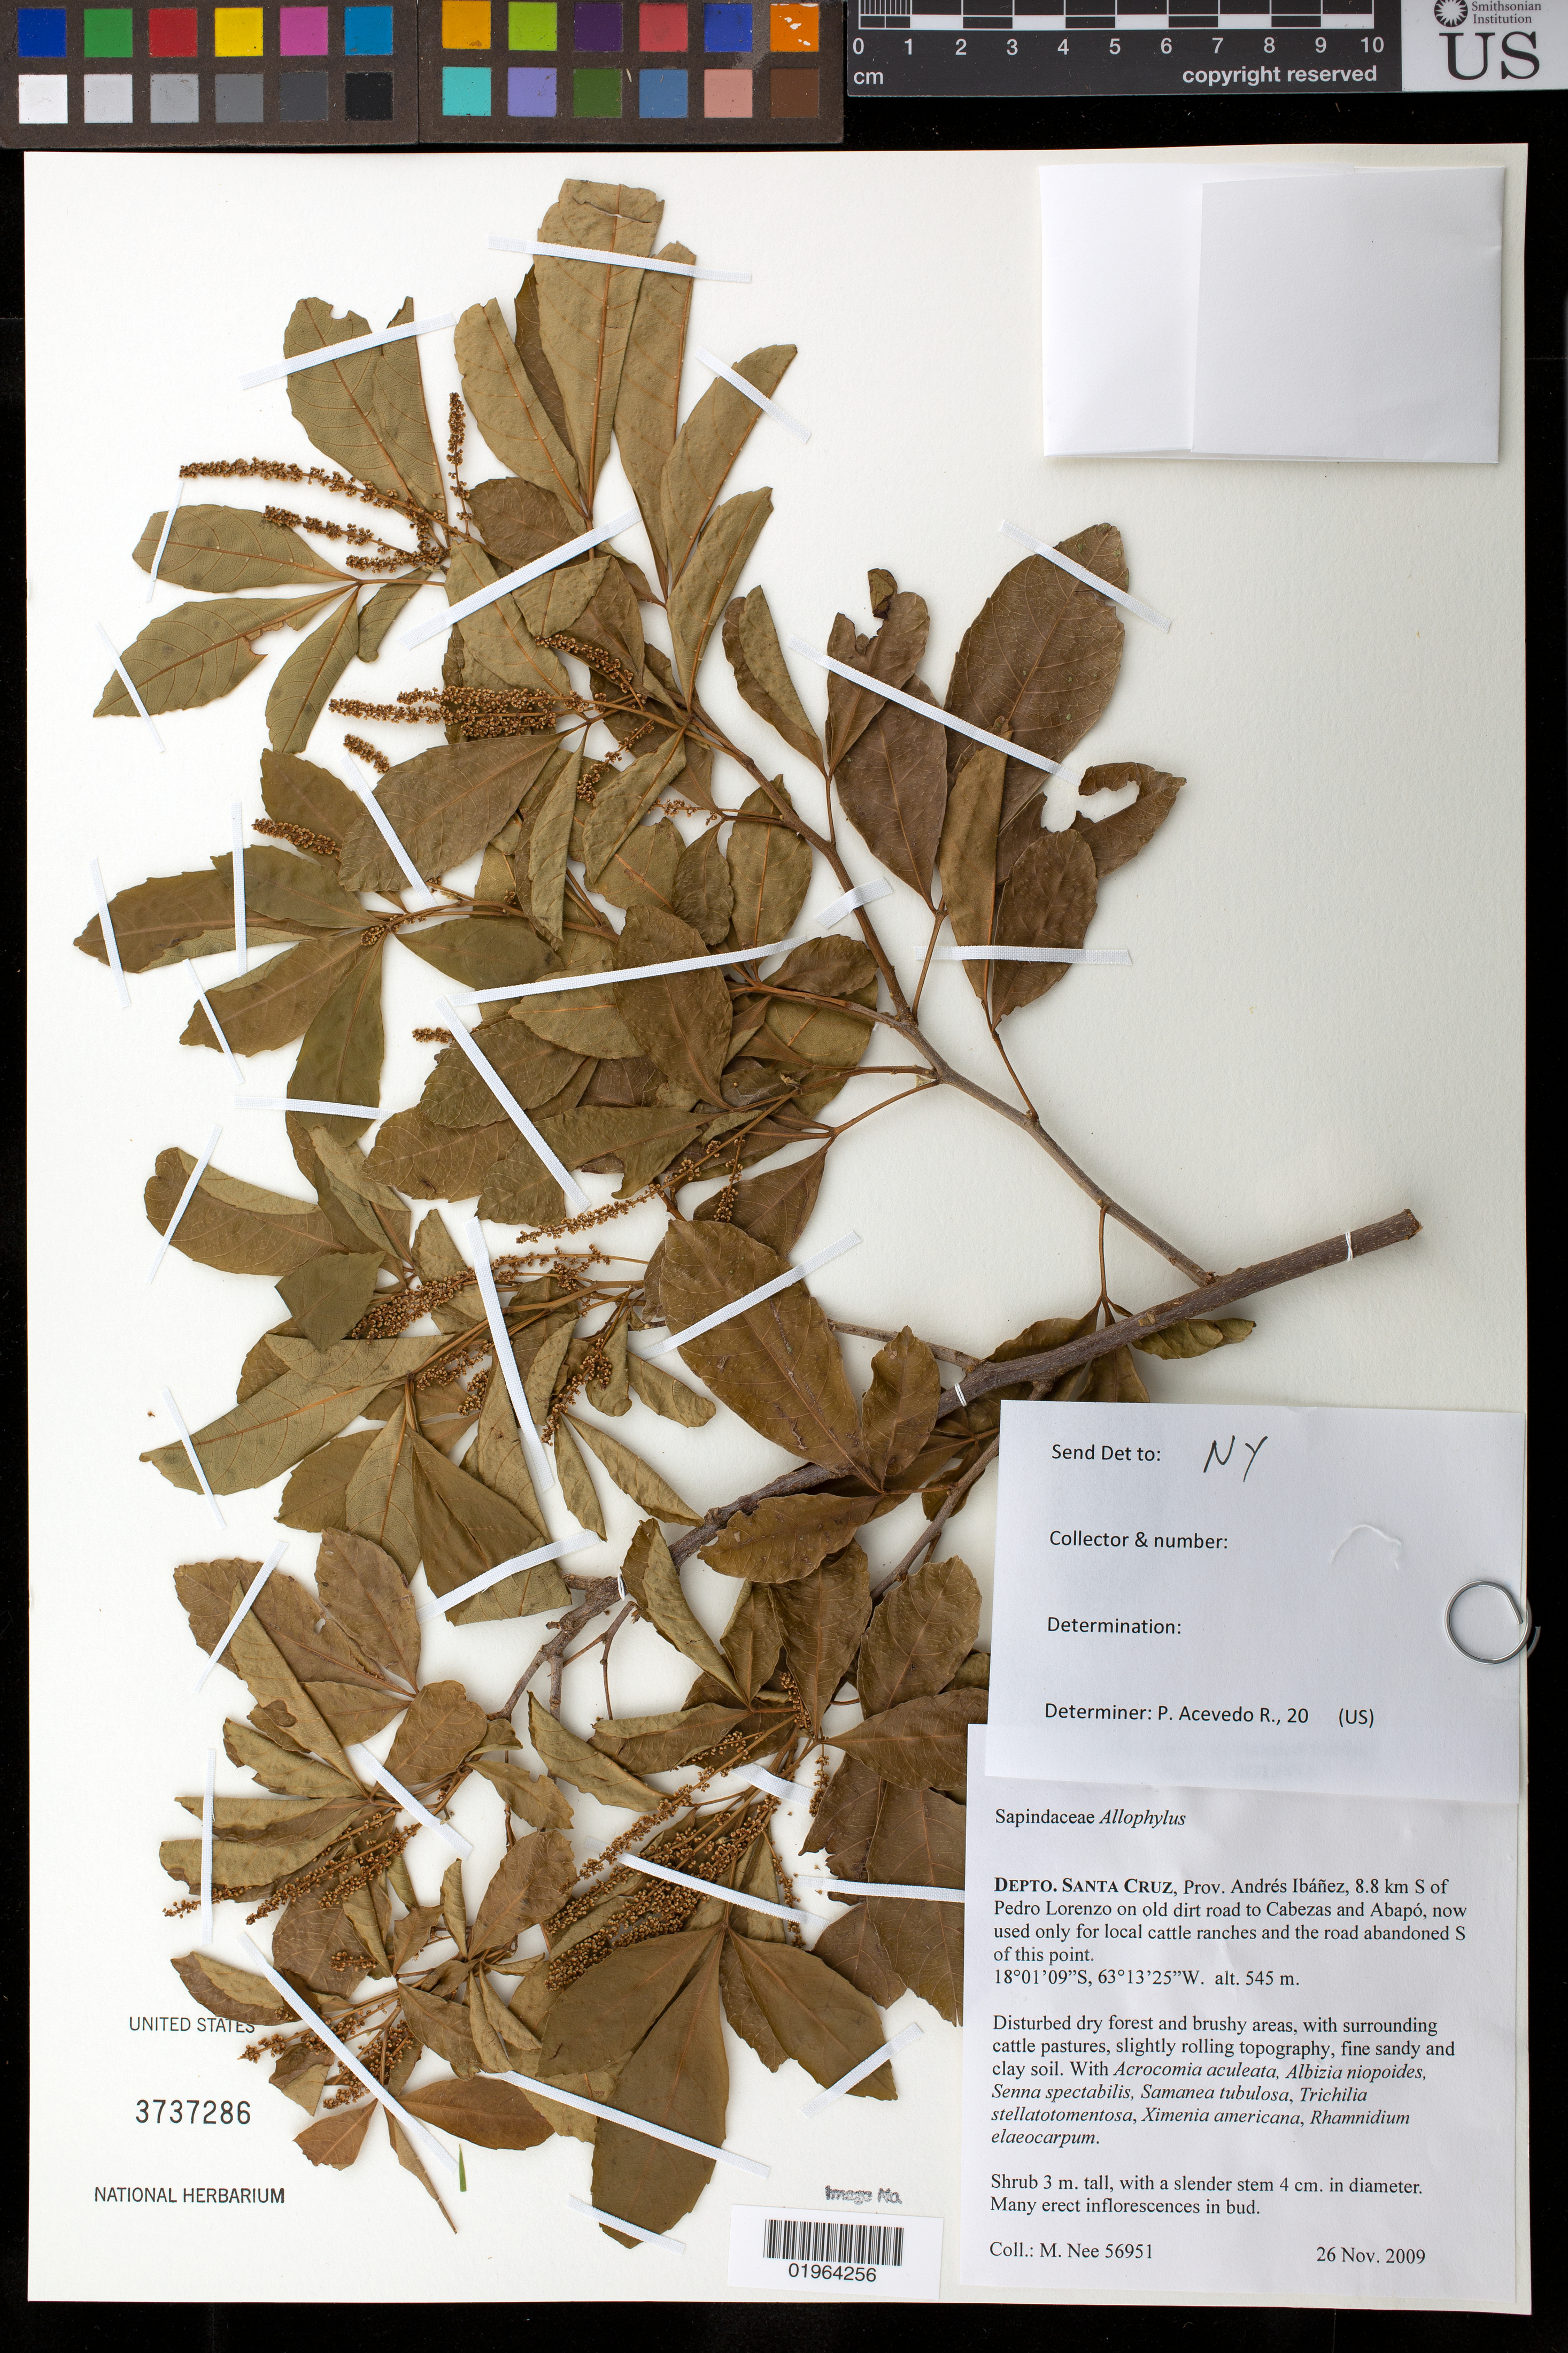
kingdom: Plantae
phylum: Tracheophyta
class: Magnoliopsida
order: Sapindales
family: Sapindaceae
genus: Allophylus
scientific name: Allophylus strictus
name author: Radlk.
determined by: Acevedo-Rodríguez, P., (BOT), Smithsonian Institution - National Museum of Natural History (UNITED STATES)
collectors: M. Nee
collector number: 56951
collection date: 2009-11-26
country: Bolivia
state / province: Santa Cruz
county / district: Andrés Ibáñez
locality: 8.8 km S of Pedro Lorenzo on old dirt road to Cabezas and Abapo.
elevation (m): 545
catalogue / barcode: US 3737286